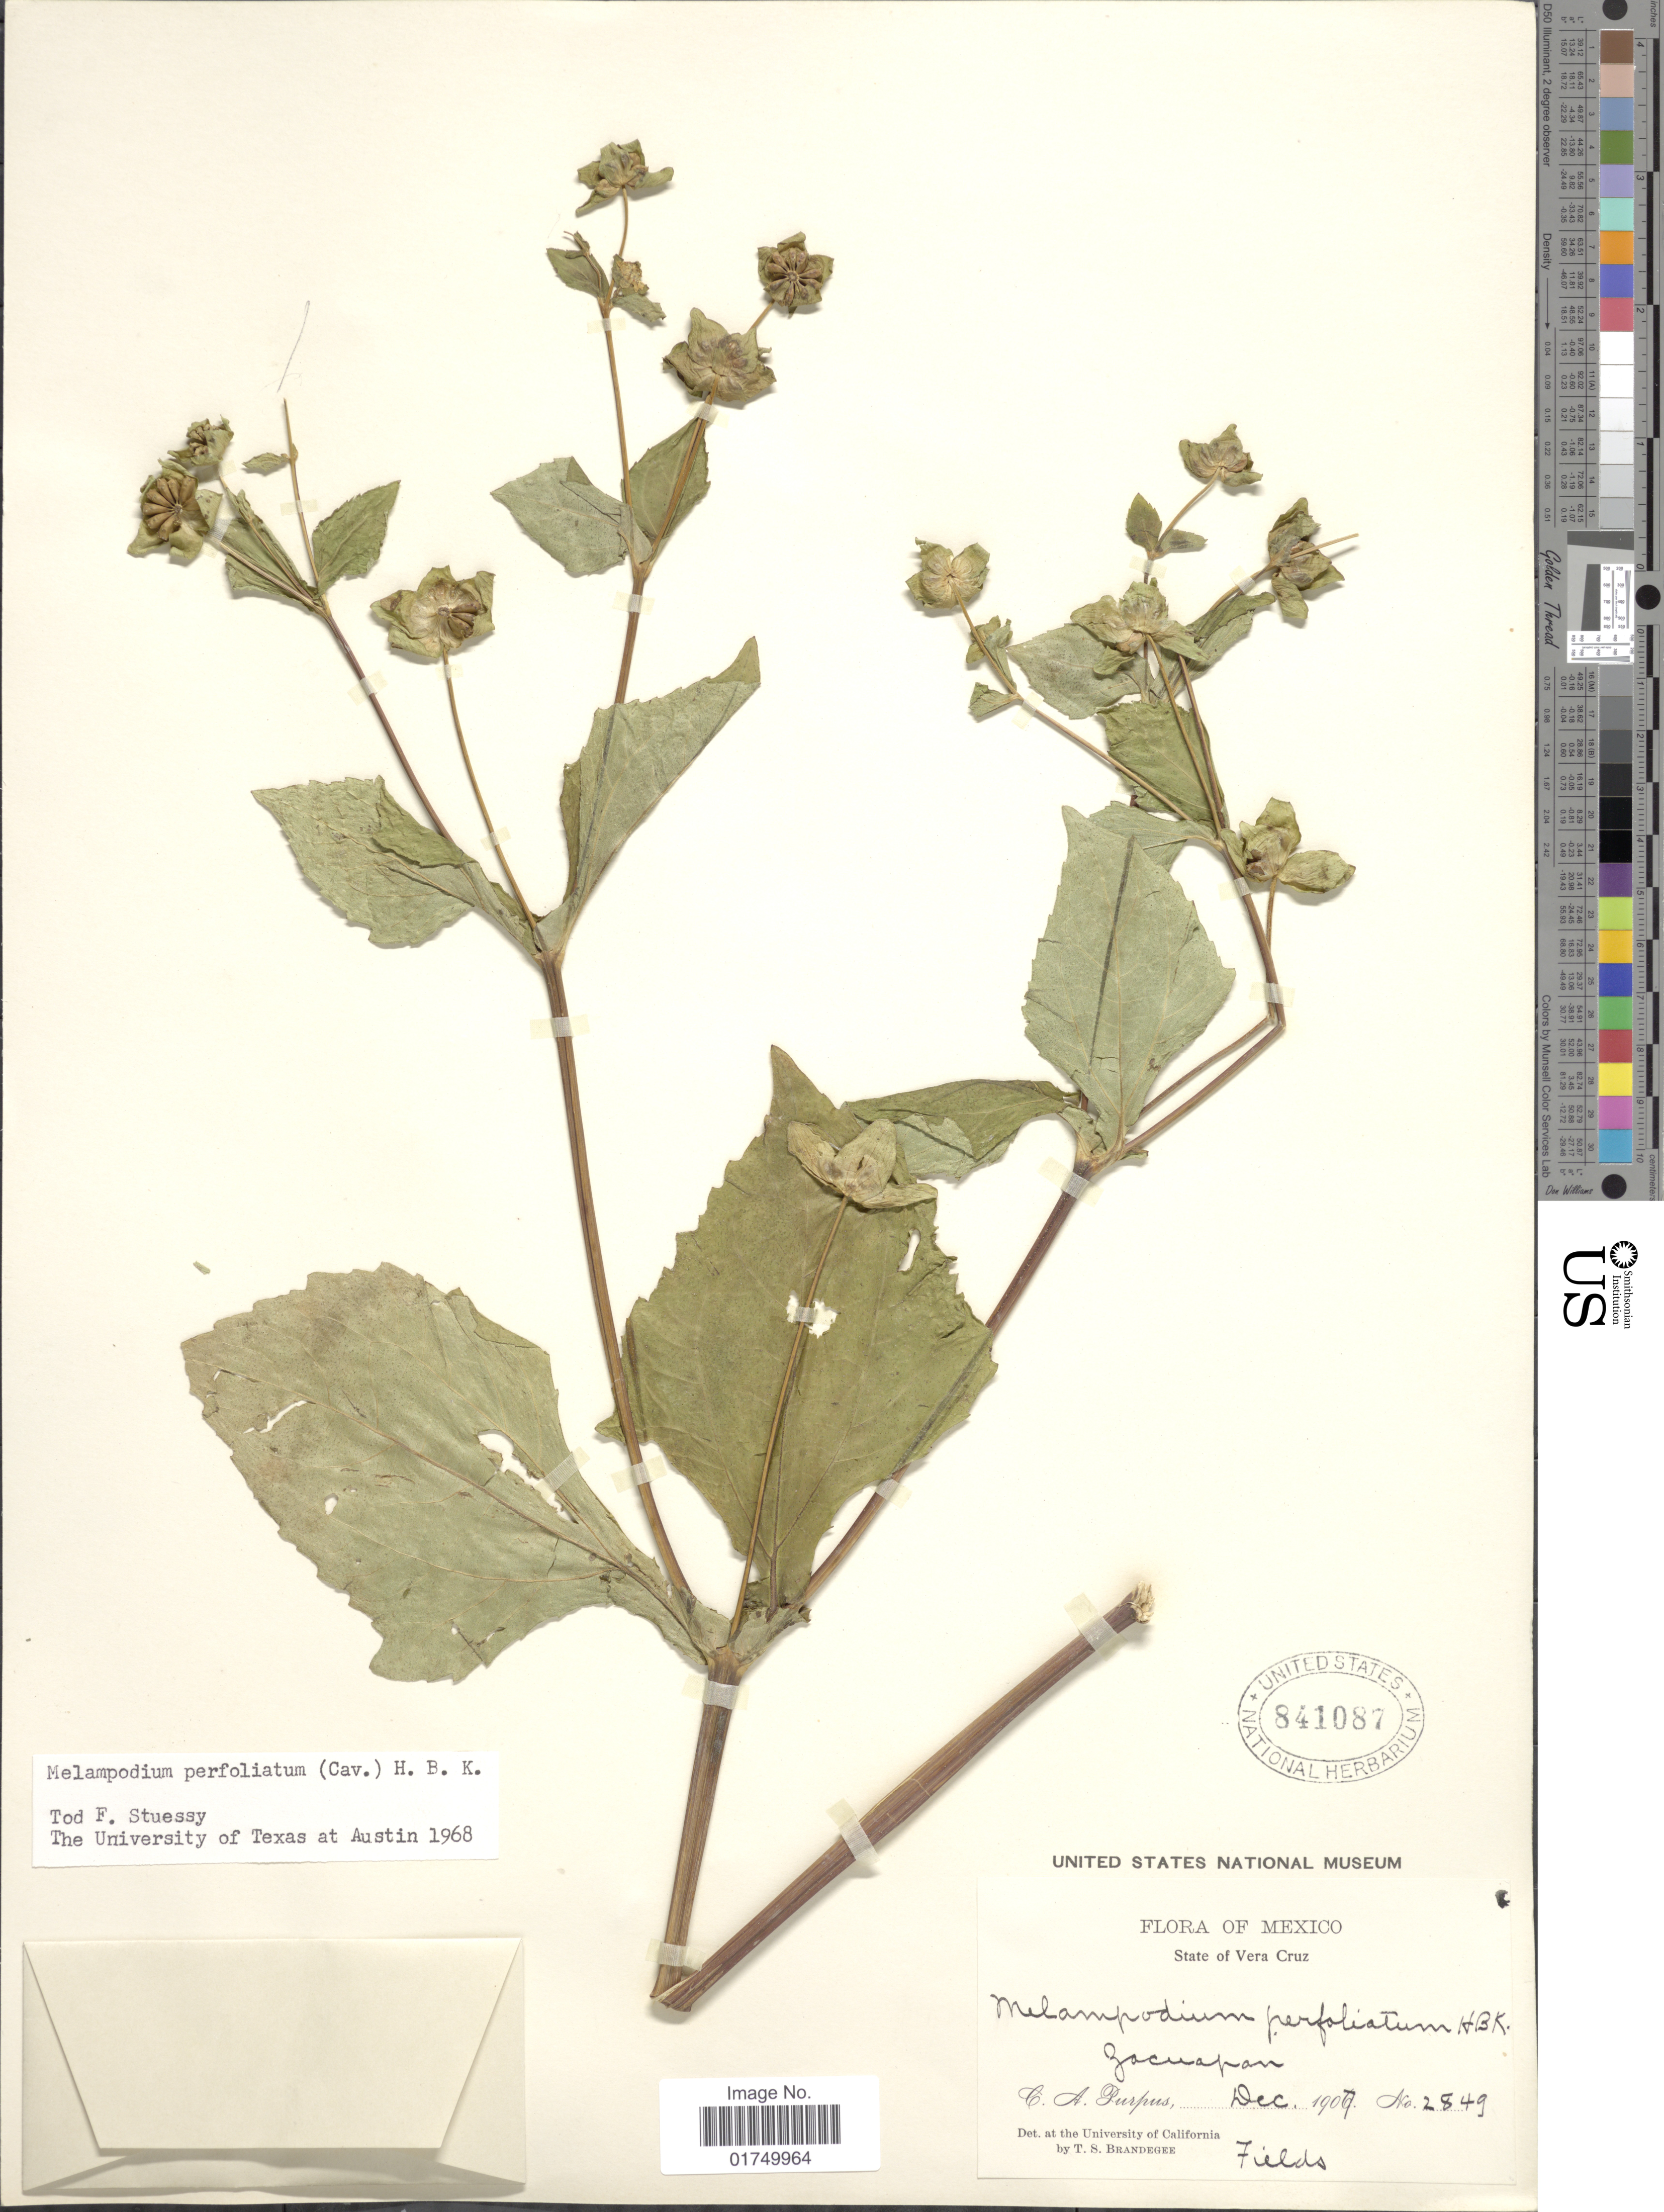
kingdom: Plantae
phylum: Tracheophyta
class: Magnoliopsida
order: Asterales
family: Asteraceae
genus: Melampodium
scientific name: Melampodium perfoliatum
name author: (Cav.) Kunth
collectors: C. A. Purpus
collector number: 2849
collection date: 1907-12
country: Mexico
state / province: Veracruz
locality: State of Vera Cruz. Zacuapan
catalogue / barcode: US 841087